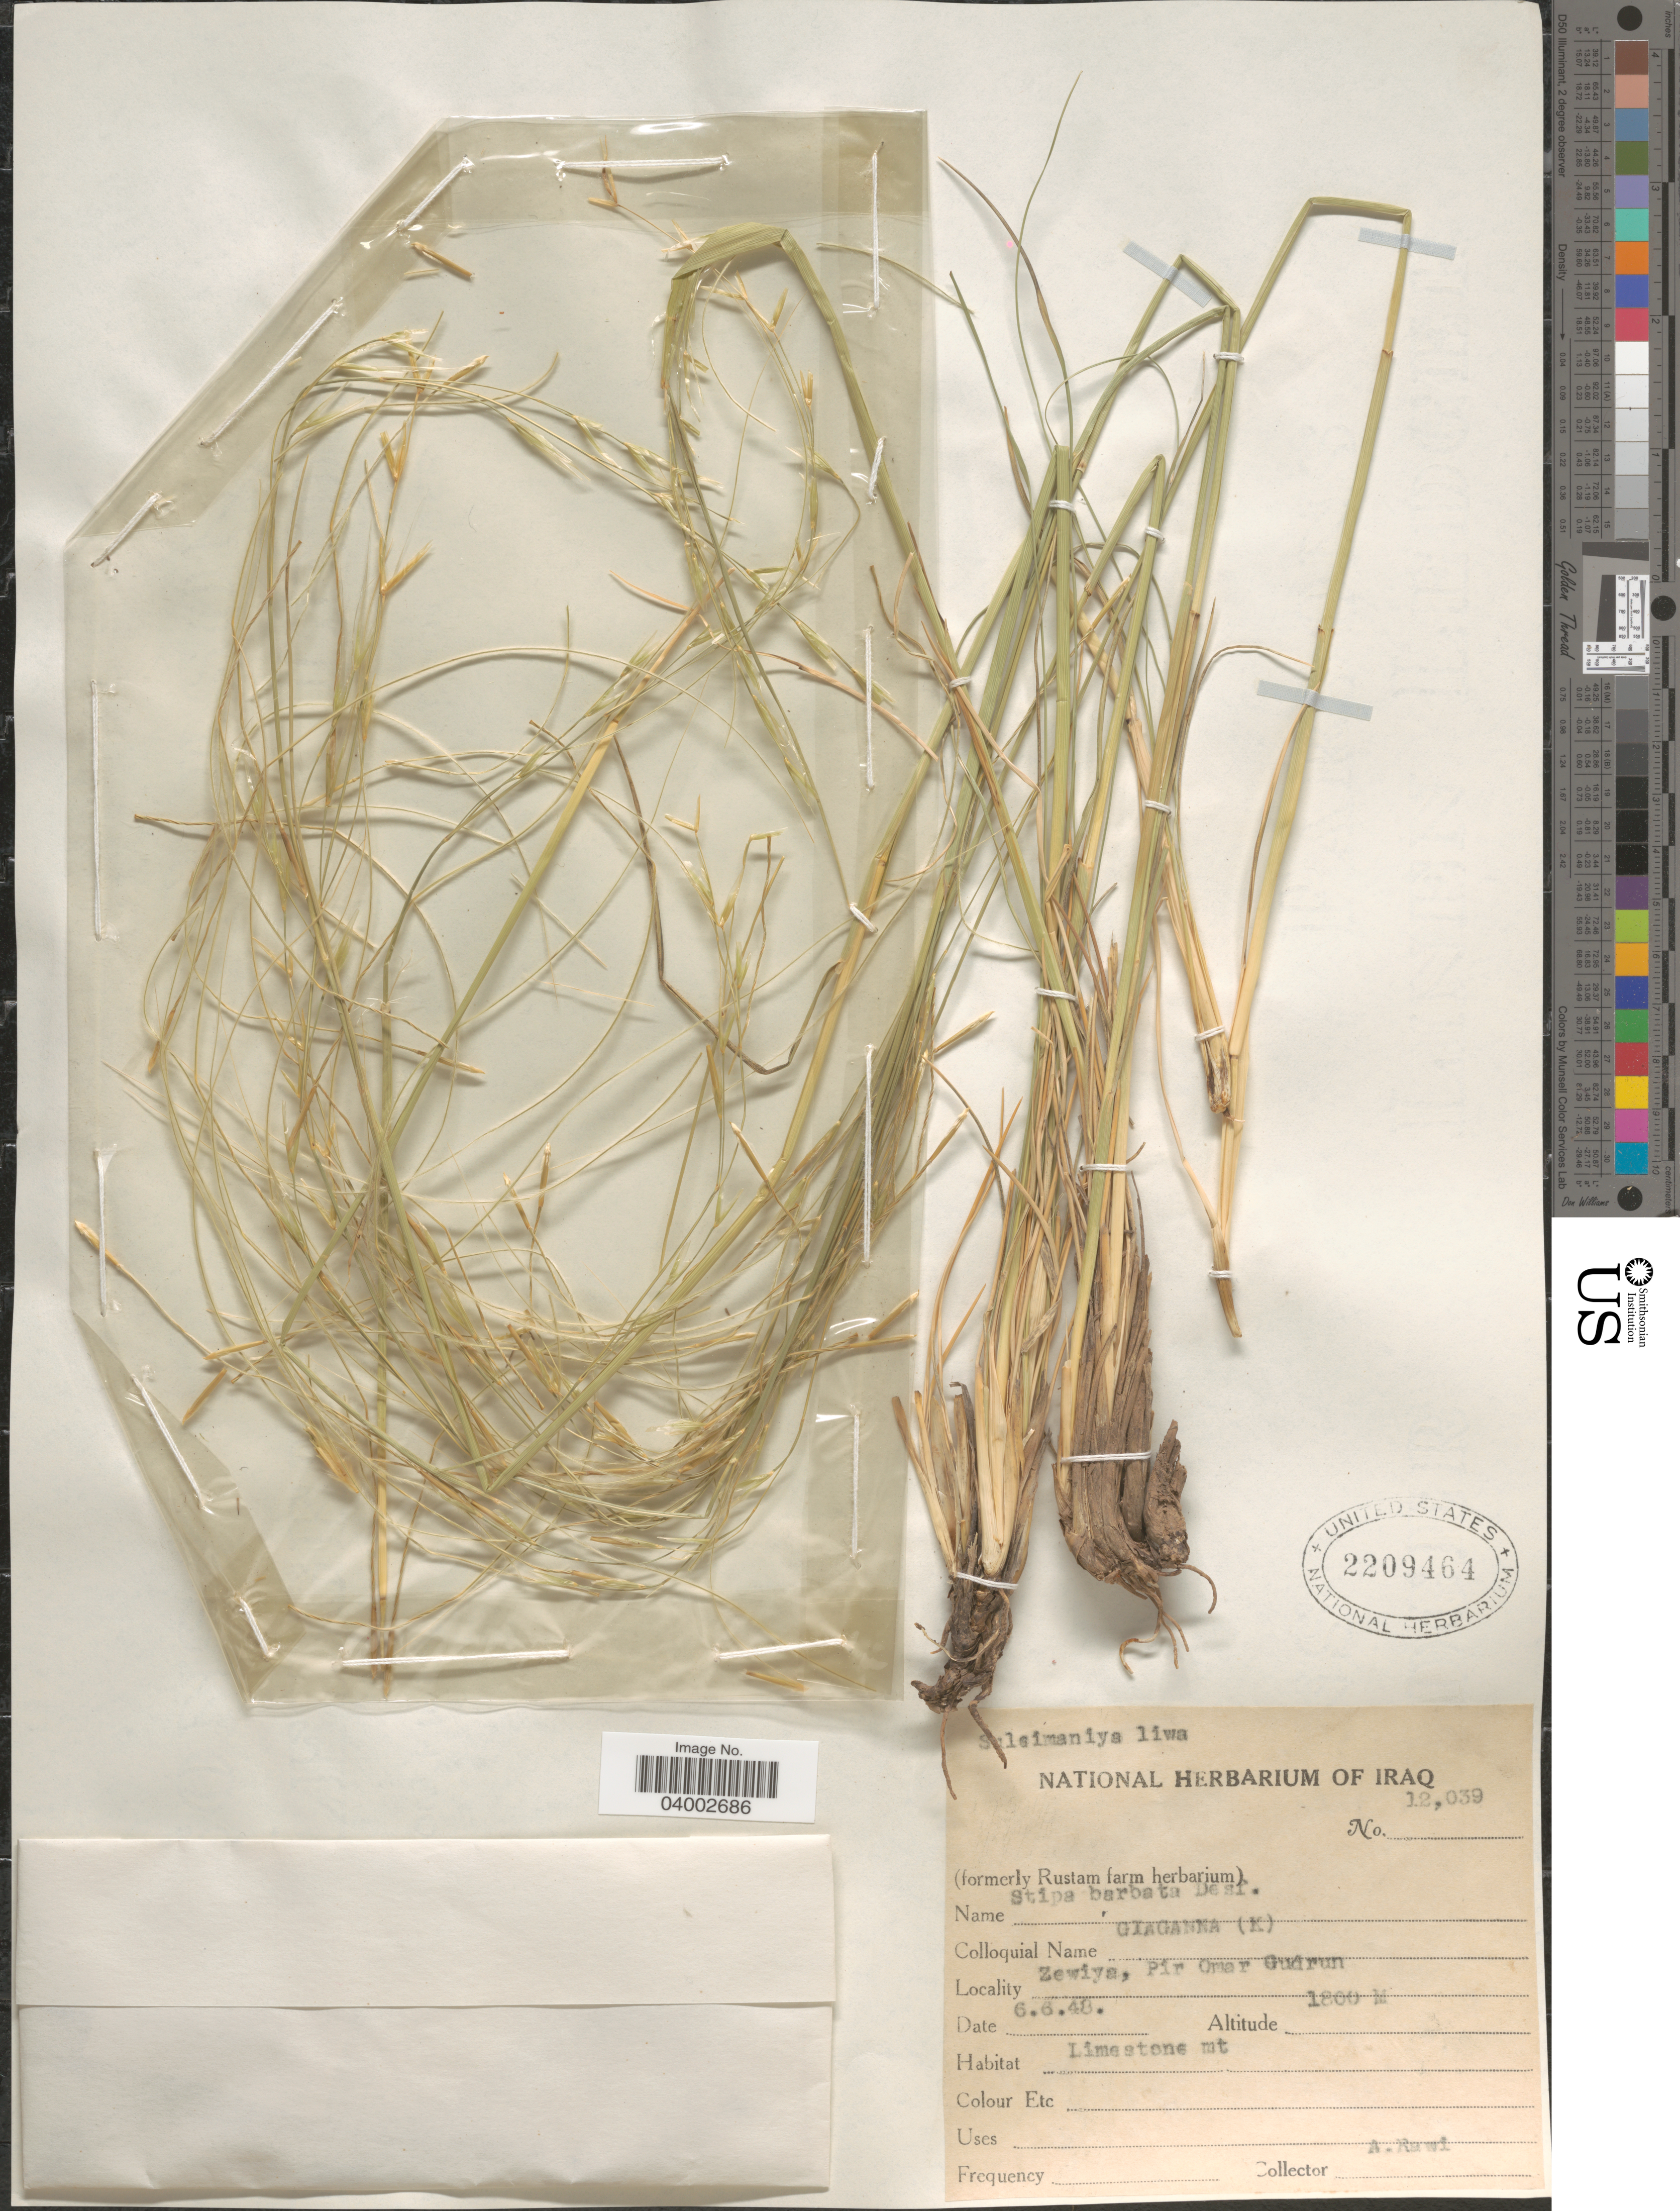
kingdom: Plantae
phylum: Tracheophyta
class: Liliopsida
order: Poales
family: Poaceae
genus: Stipa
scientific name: Stipa barbata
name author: Michx.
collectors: A. Rawi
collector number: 12039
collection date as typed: Transcribed d/m/y: 6/6/48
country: Iraq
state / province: As Sulaymānīyah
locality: Sulaimaniya liwa. Zewiya, Pir Omar Gudrun.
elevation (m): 1800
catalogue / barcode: US 2209464